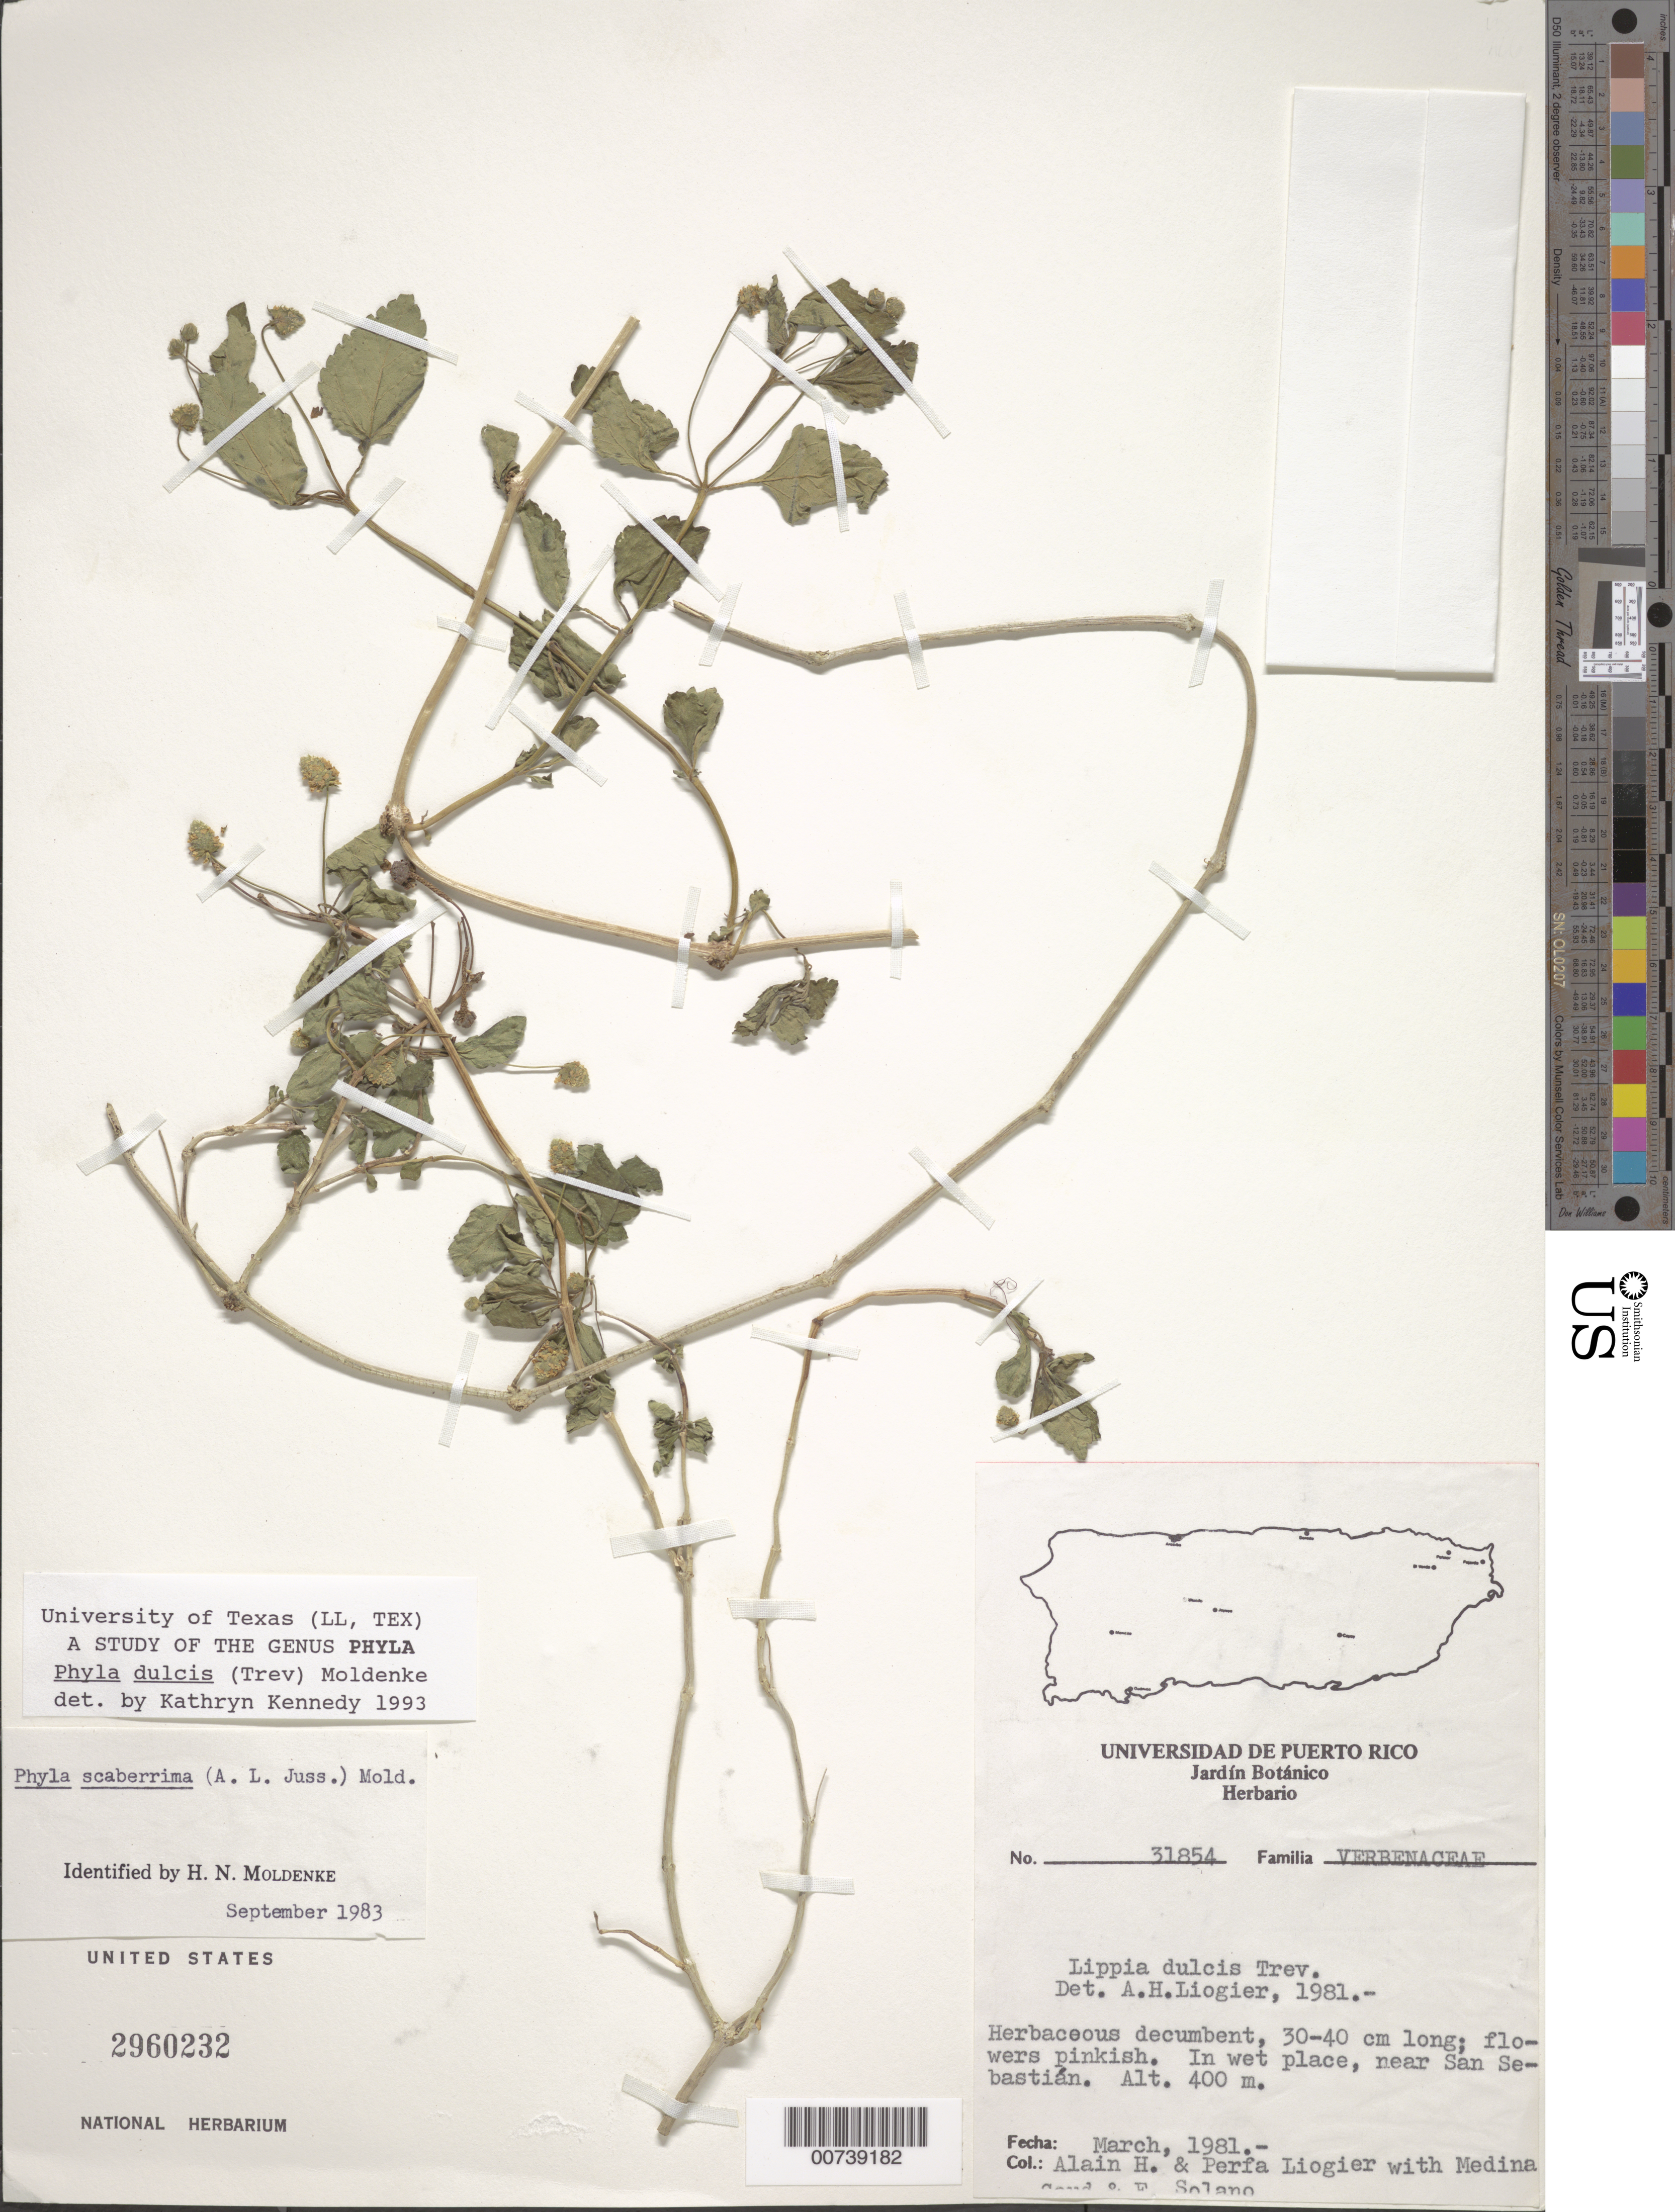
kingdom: Plantae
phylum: Tracheophyta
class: Magnoliopsida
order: Lamiales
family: Verbenaceae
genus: Phyla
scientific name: Phyla scaberrima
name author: (Juss. ex Pers.) Moldenke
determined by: Kennedy, K.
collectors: A. H. Liogier, M. P. Liogier & E. Solano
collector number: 31854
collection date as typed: Mar 1981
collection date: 1981-03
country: Puerto Rico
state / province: San Sebastián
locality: Near San Sebastián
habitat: In wet places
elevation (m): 400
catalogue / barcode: US 2960232